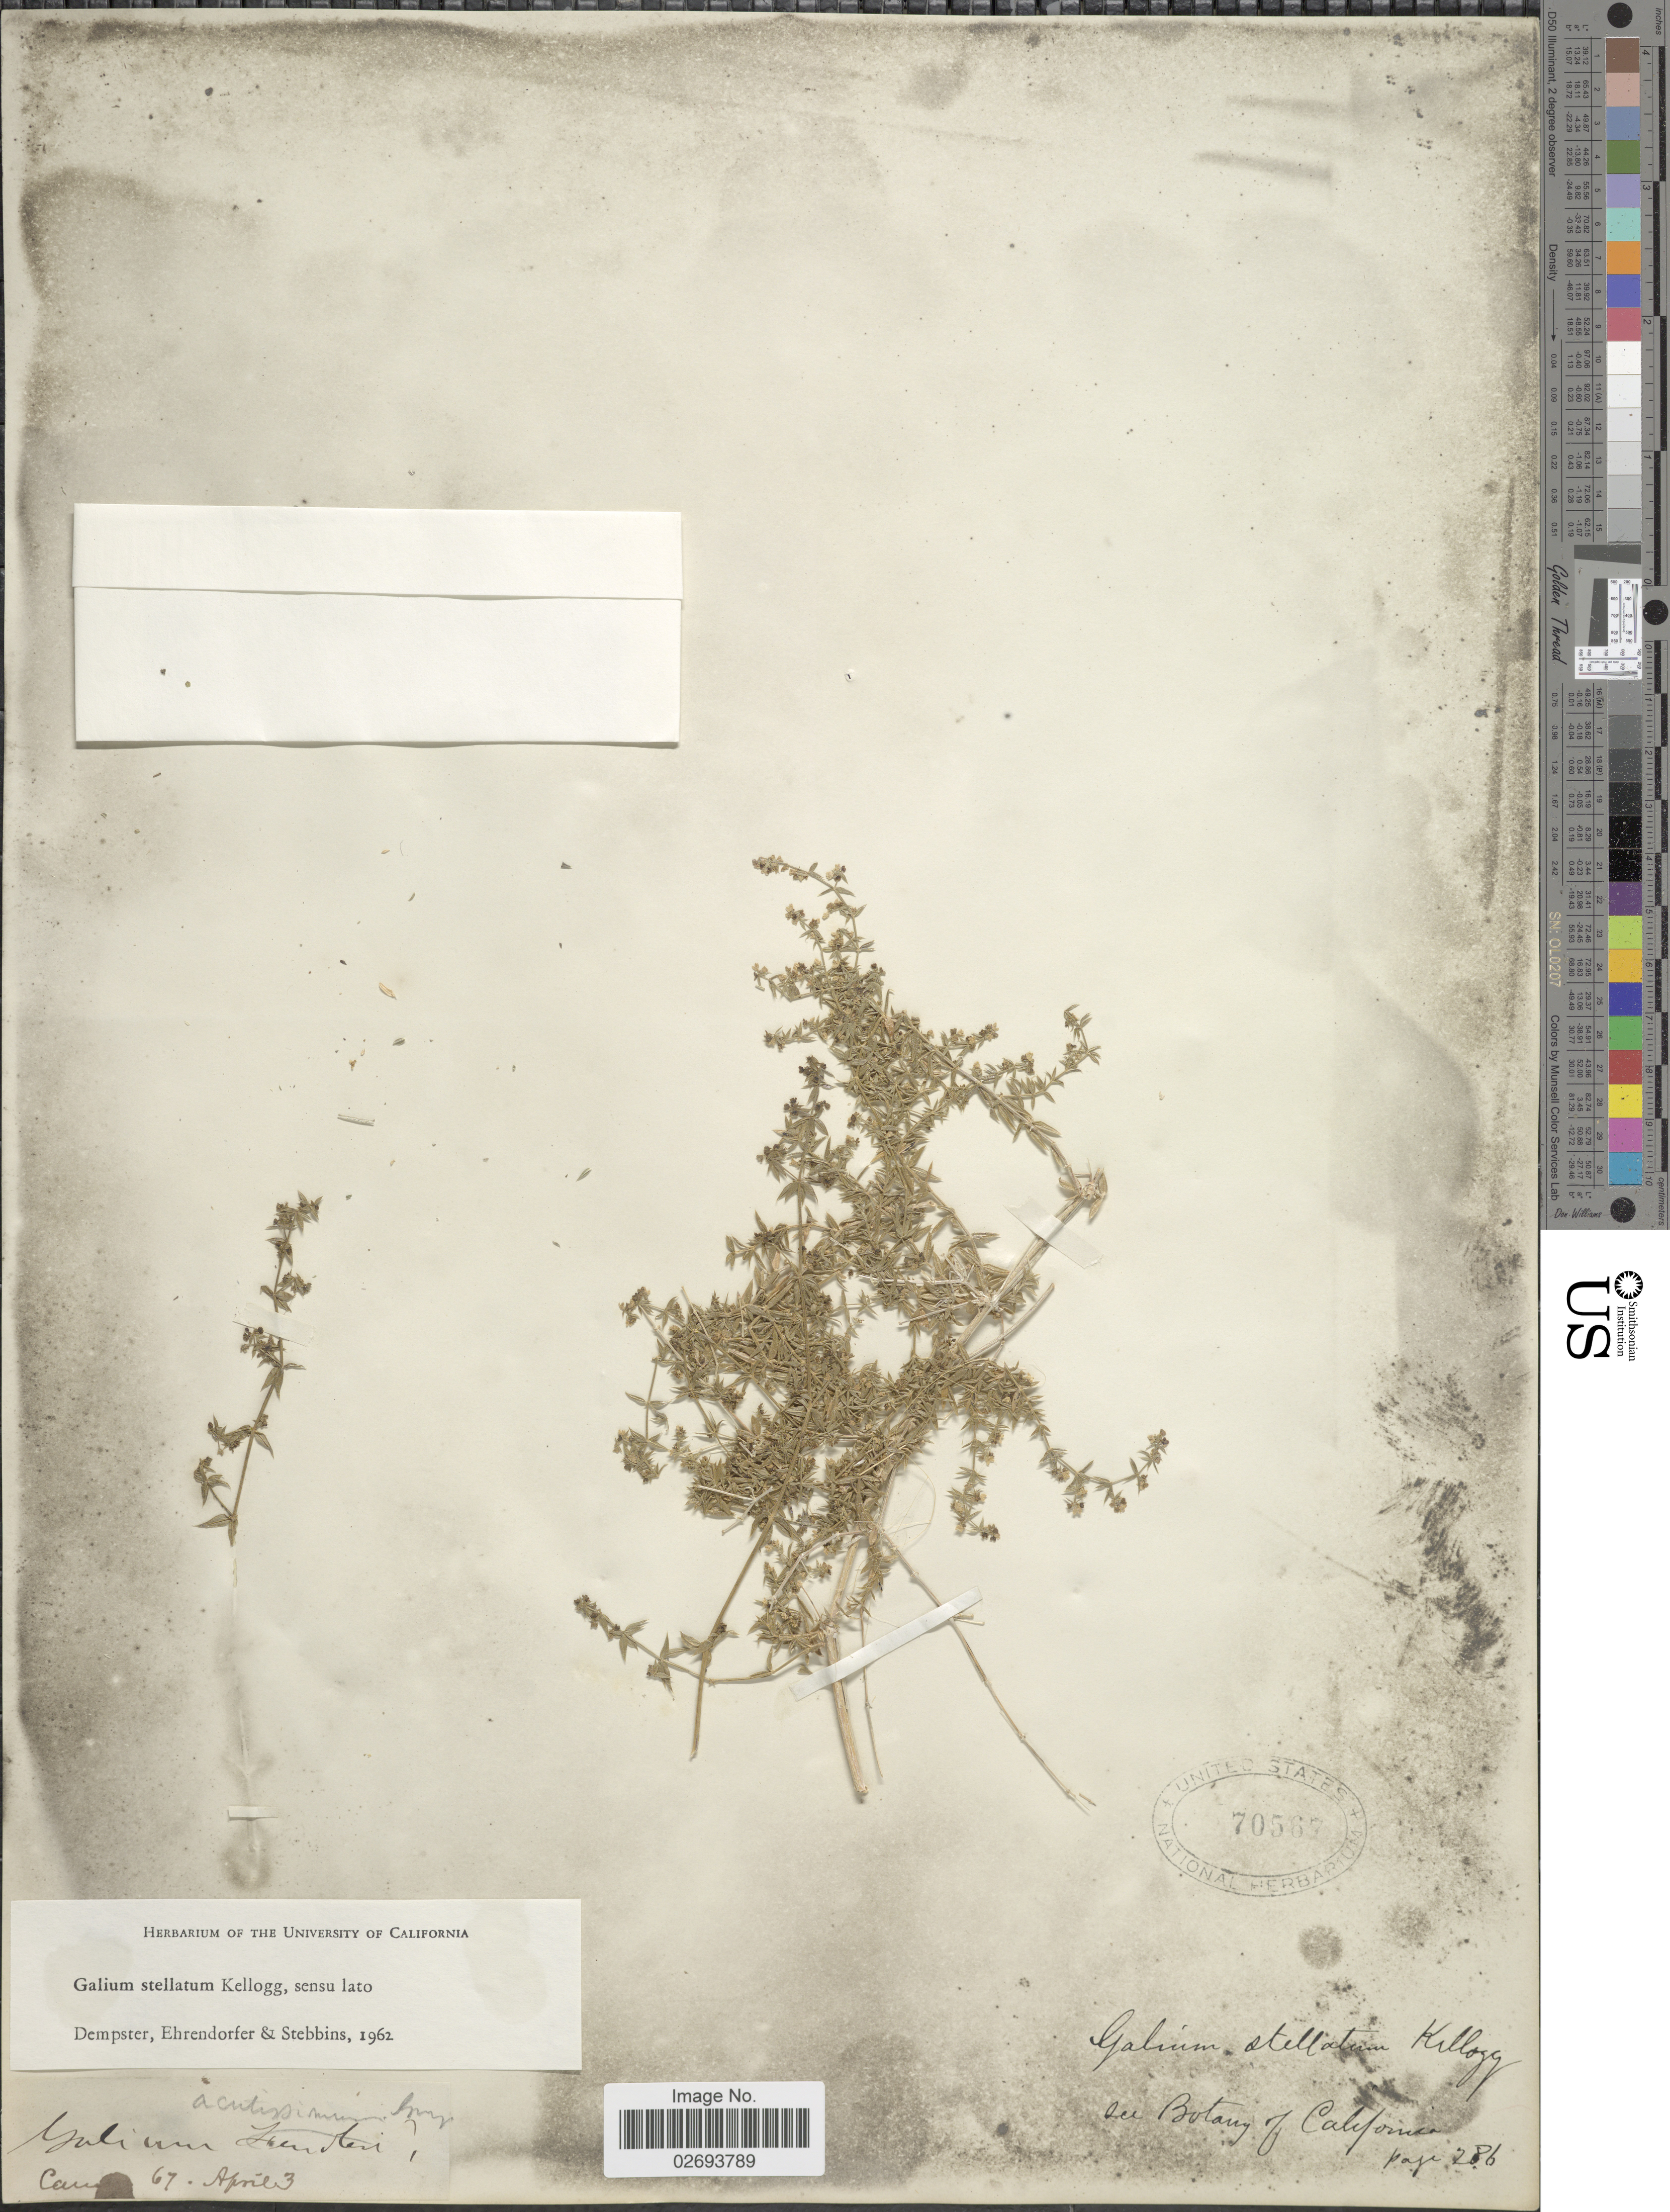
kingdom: Plantae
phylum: Tracheophyta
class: Magnoliopsida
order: Gentianales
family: Rubiaceae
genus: Galium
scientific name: Galium stellatum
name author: Kellogg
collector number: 286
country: United States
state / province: California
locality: Camp 67, Botany of California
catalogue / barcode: US 70567